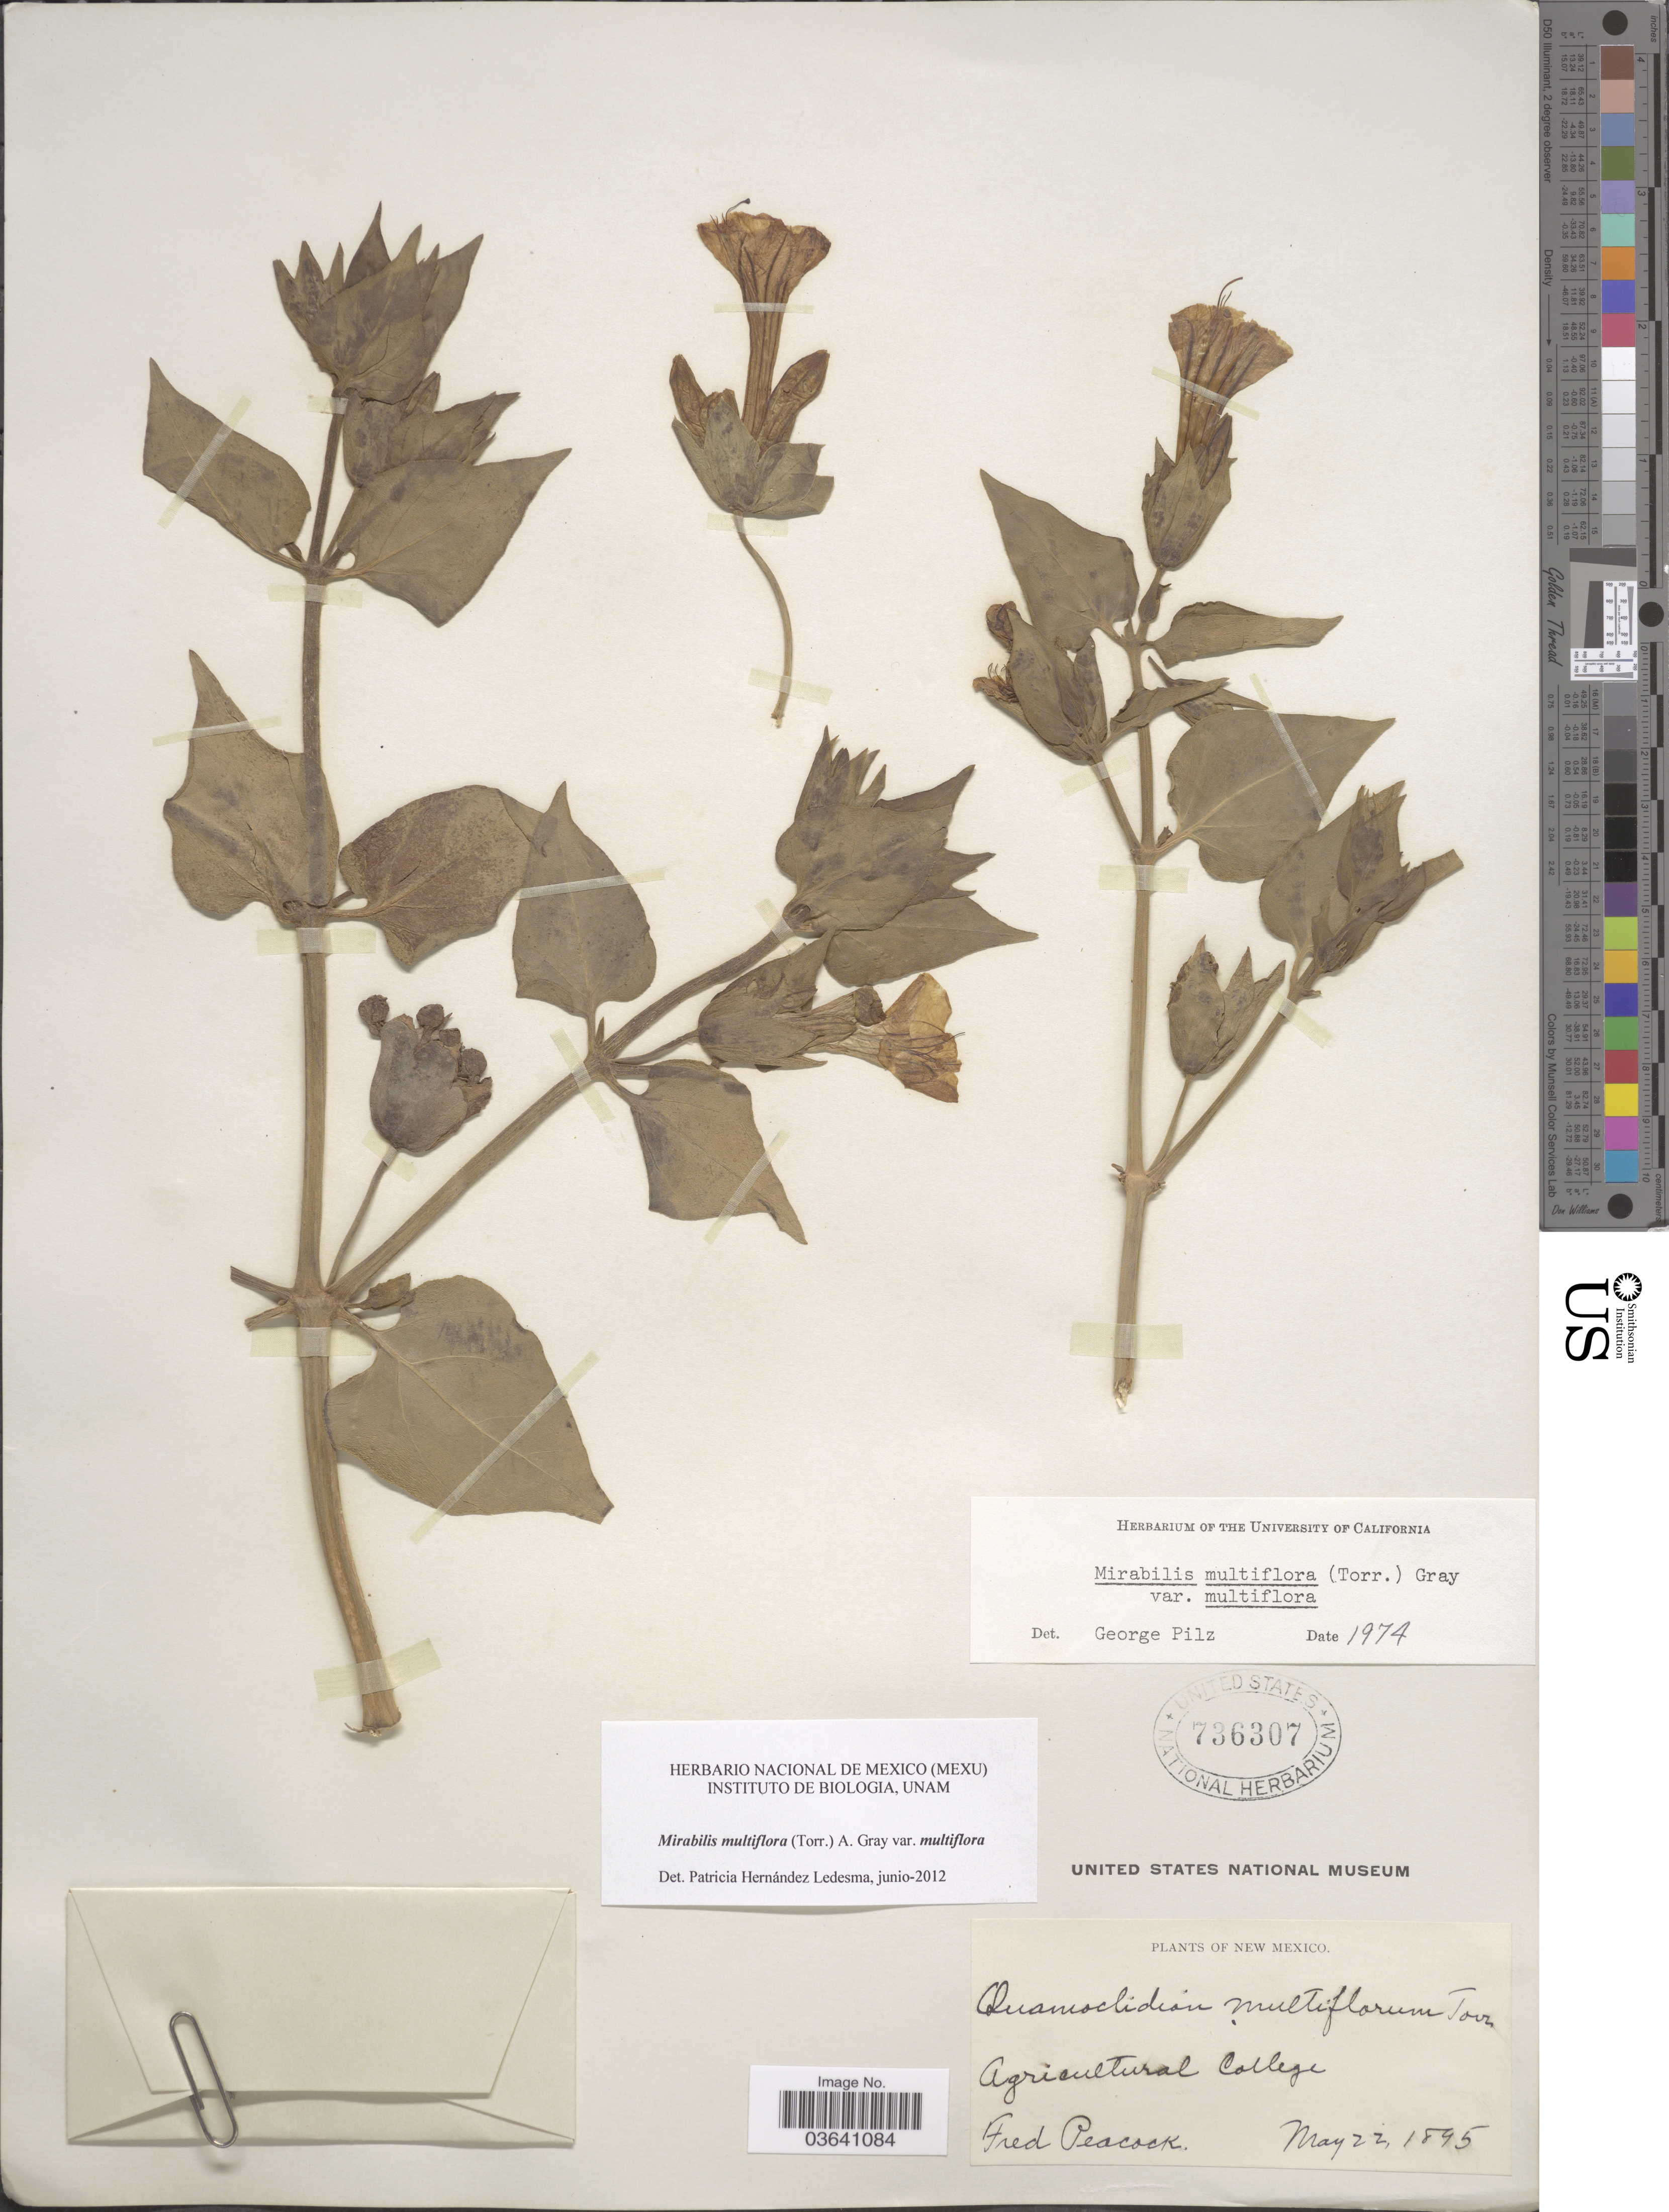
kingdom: Plantae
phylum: Tracheophyta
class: Magnoliopsida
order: Caryophyllales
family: Nyctaginaceae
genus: Mirabilis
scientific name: Mirabilis multiflora var. multiflora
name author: (Torr.) A. Gray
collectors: F. Peacock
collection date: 1895-05-22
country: United States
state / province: New Mexico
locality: Agricultural College.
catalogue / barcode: US 736307